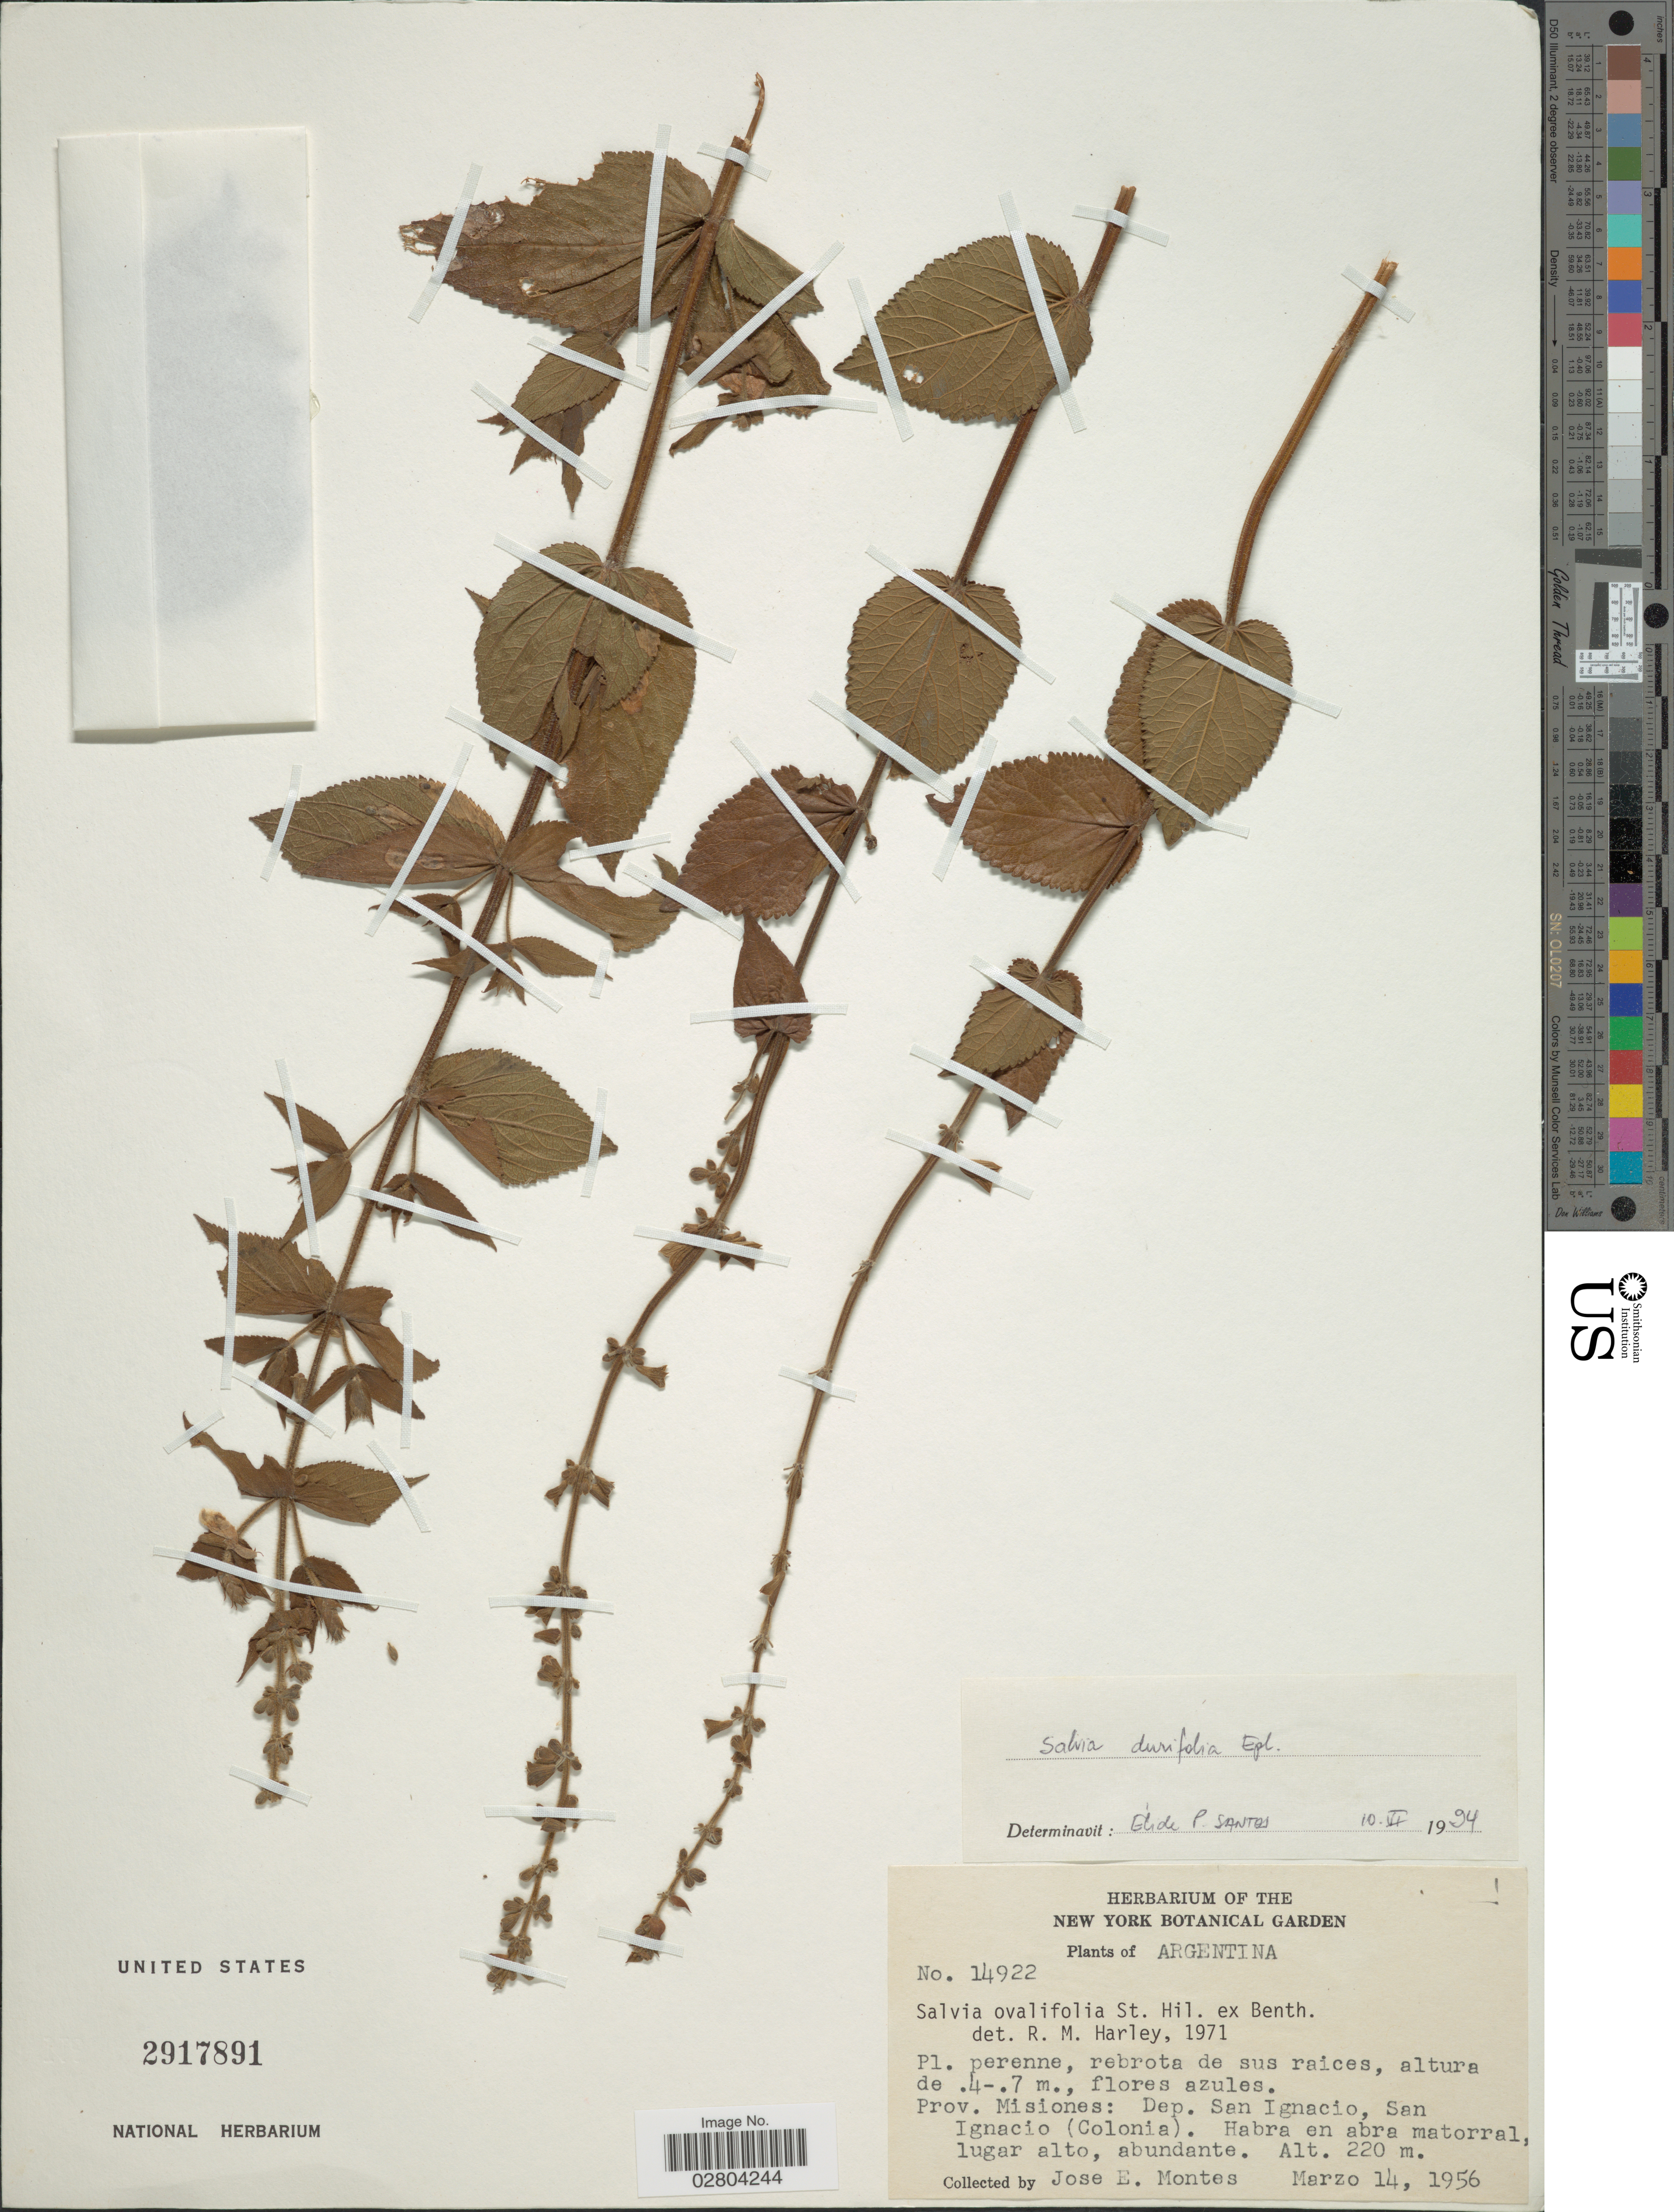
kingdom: Plantae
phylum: Tracheophyta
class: Magnoliopsida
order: Lamiales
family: Lamiaceae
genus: Salvia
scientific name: Salvia durifolia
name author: Epling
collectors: J. E. Montes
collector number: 14922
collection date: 1956-03-14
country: Argentina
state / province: Misiones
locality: Dep. San Ignacio, San Ignacio (Colonia)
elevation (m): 220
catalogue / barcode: US 2917891